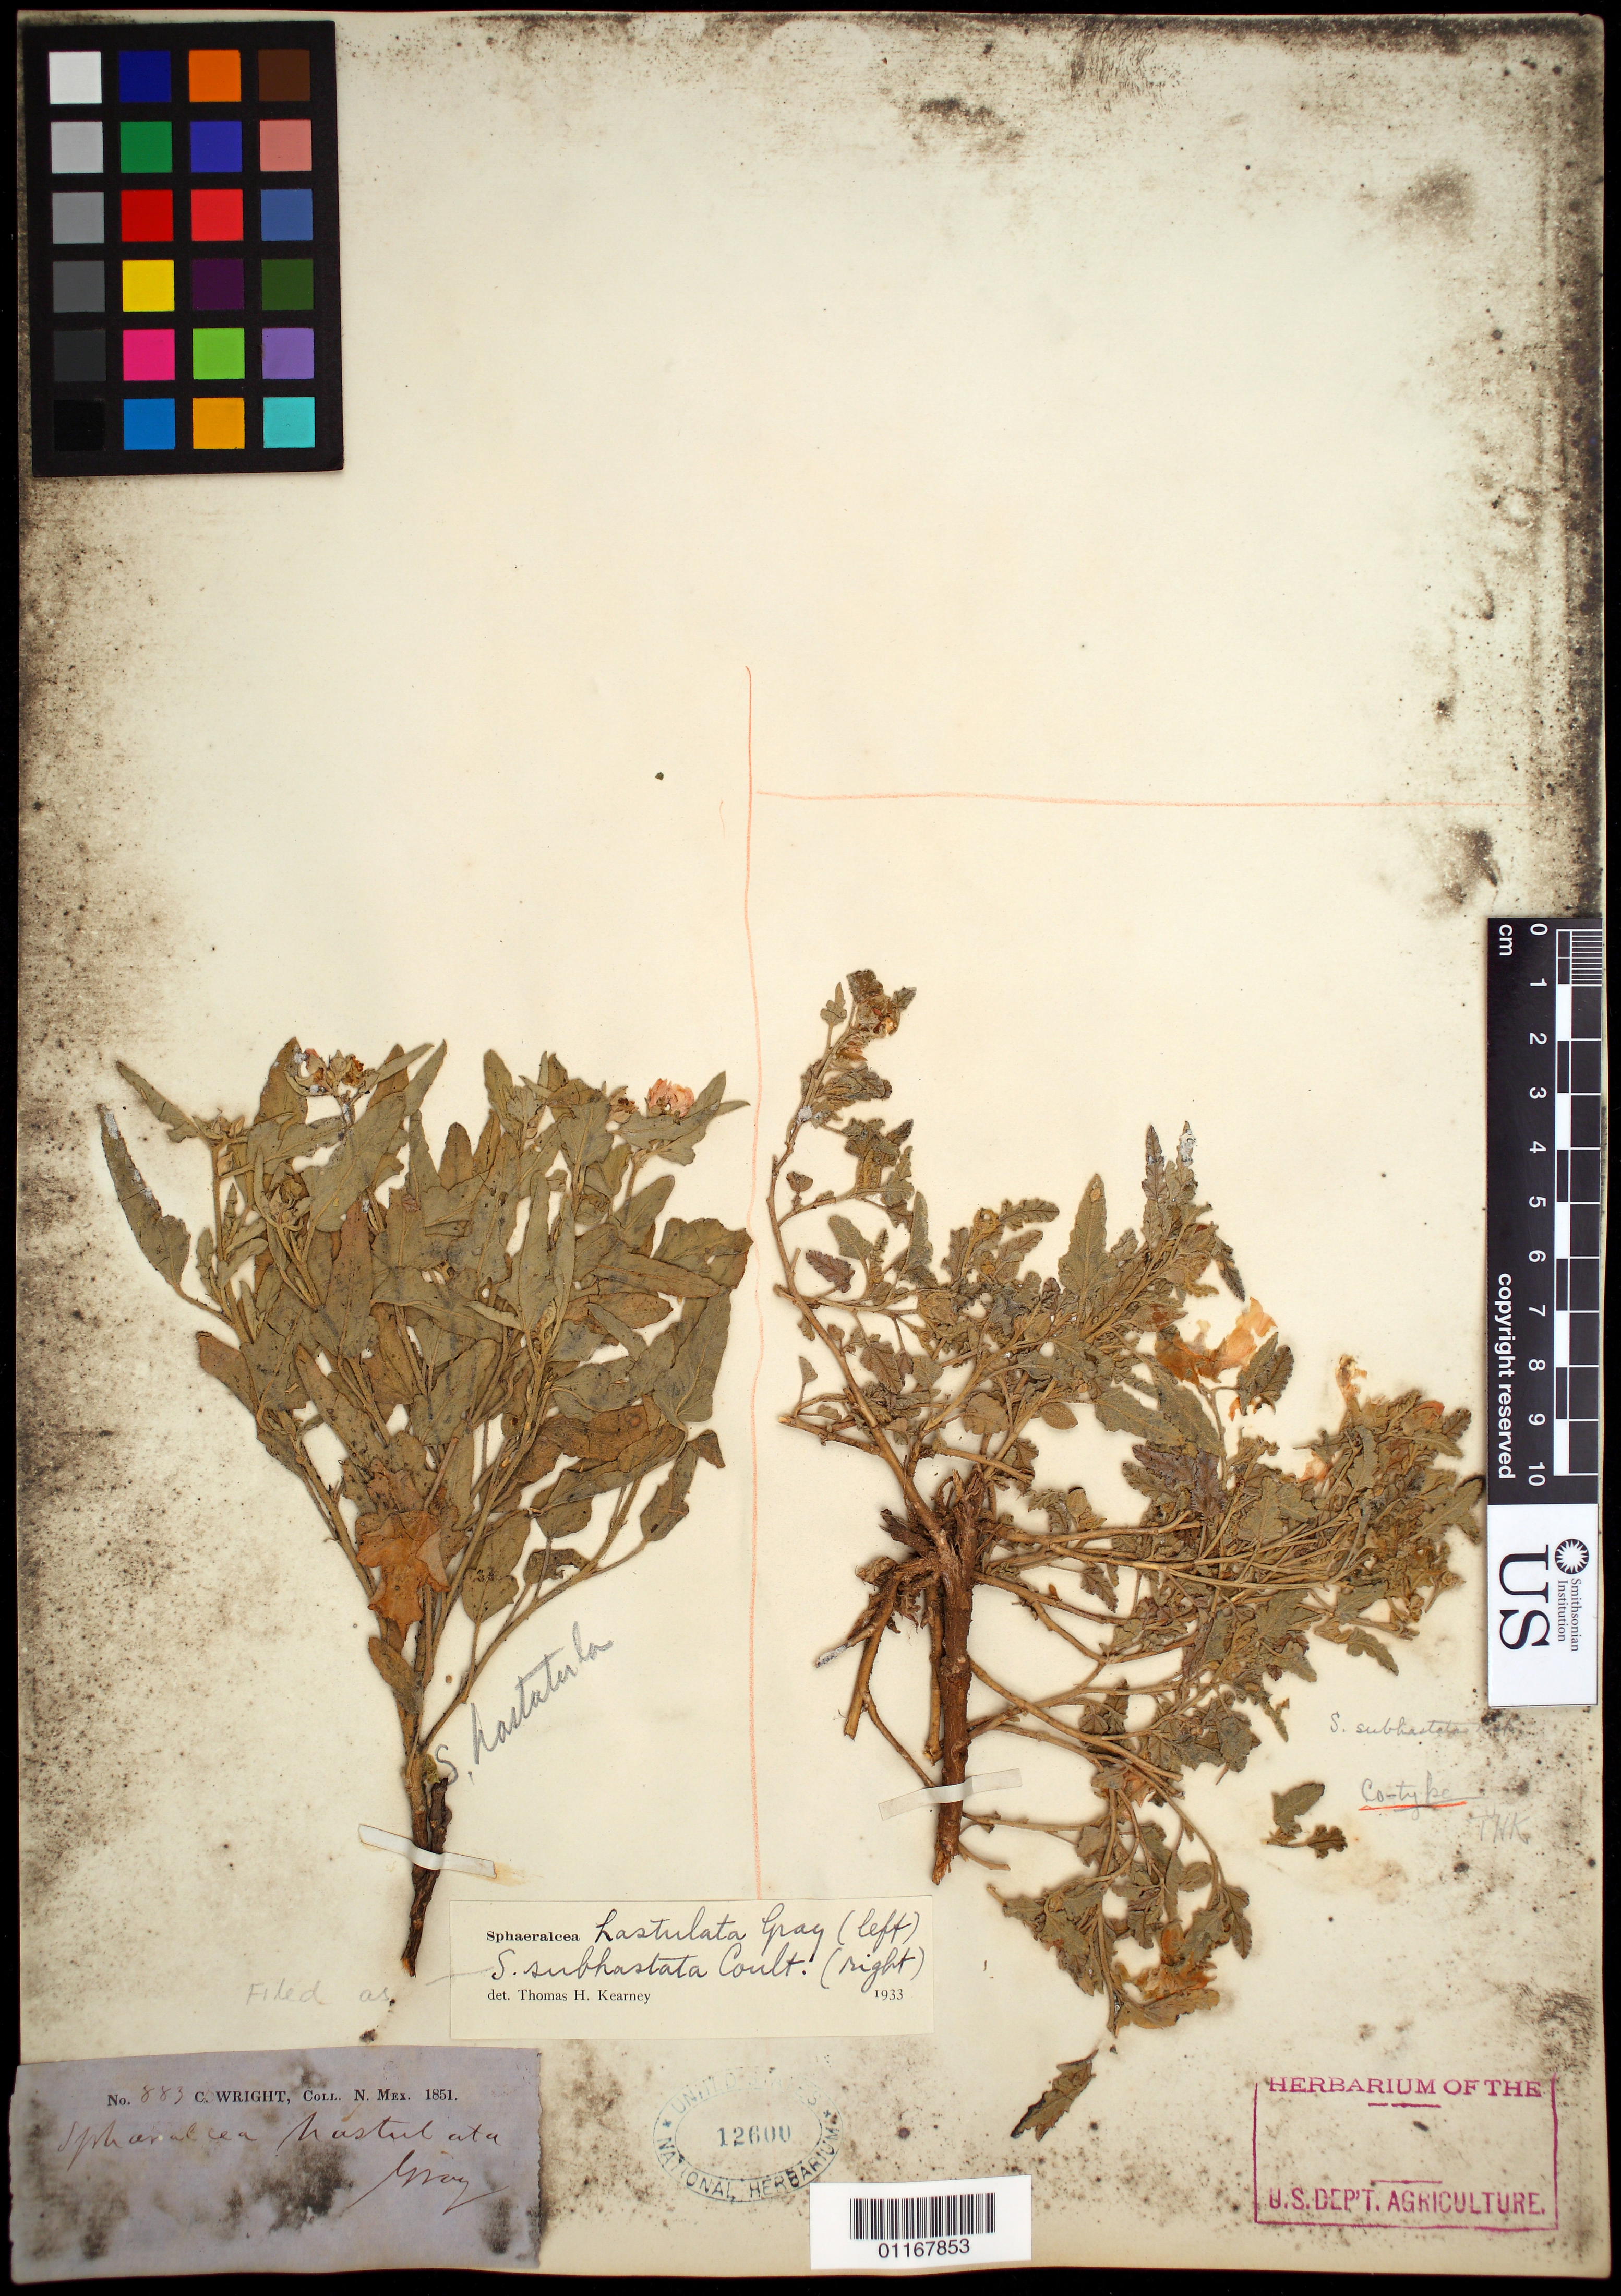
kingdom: Plantae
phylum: Tracheophyta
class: Magnoliopsida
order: Malvales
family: Malvaceae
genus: Sphaeralcea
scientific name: Sphaeralcea subhastata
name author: J.M. Coult.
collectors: C. Wright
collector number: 883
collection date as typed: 1851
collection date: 1851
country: United States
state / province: New Mexico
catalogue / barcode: US 12600